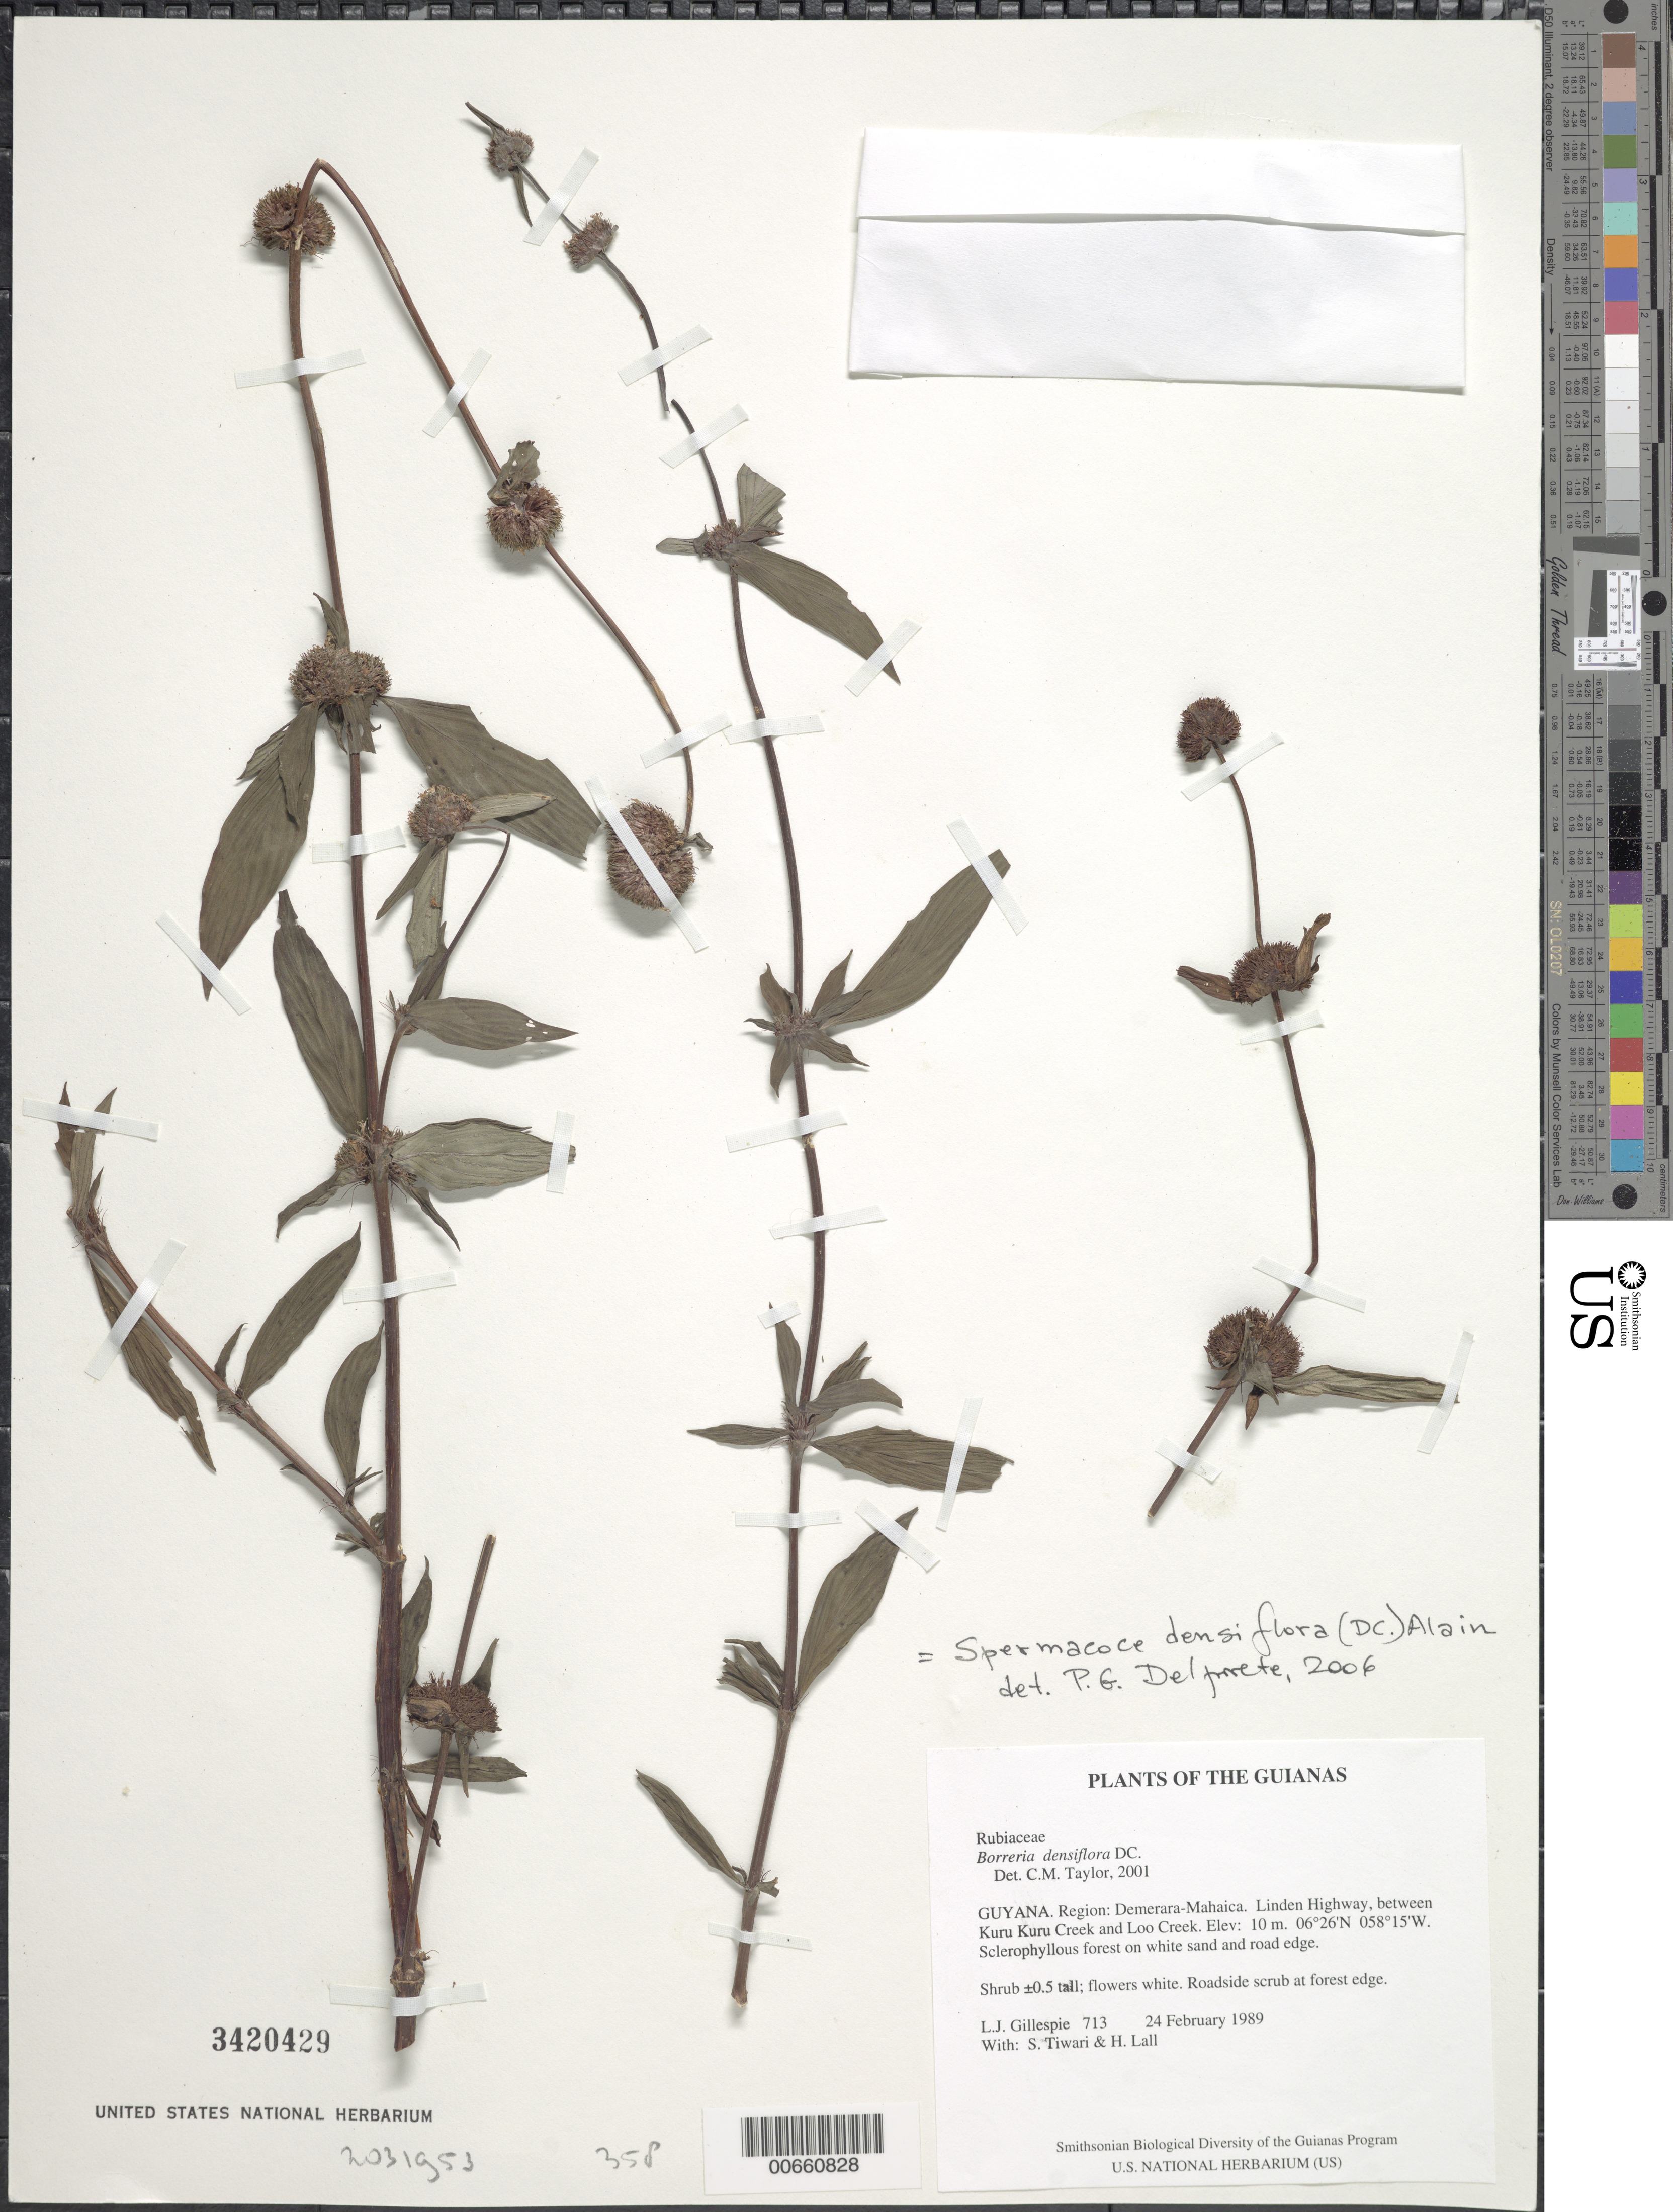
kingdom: Plantae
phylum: Tracheophyta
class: Magnoliopsida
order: Gentianales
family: Rubiaceae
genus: Spermacoce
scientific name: Spermacoce densiflora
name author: (DC.) Alain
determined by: Delprete, P. G., Herb. de Guyane Cay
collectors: L. J. Gillespie, S. Tiwari & H. Lall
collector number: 713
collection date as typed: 24 February 1989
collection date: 1989-02-24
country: Guyana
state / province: Demerara-Mahaica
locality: Linden Highway, between Kuru Kuru Creek and Loo Creek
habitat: Sclerophyllous forest on white sand and road edge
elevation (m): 10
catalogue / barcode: US 3420429